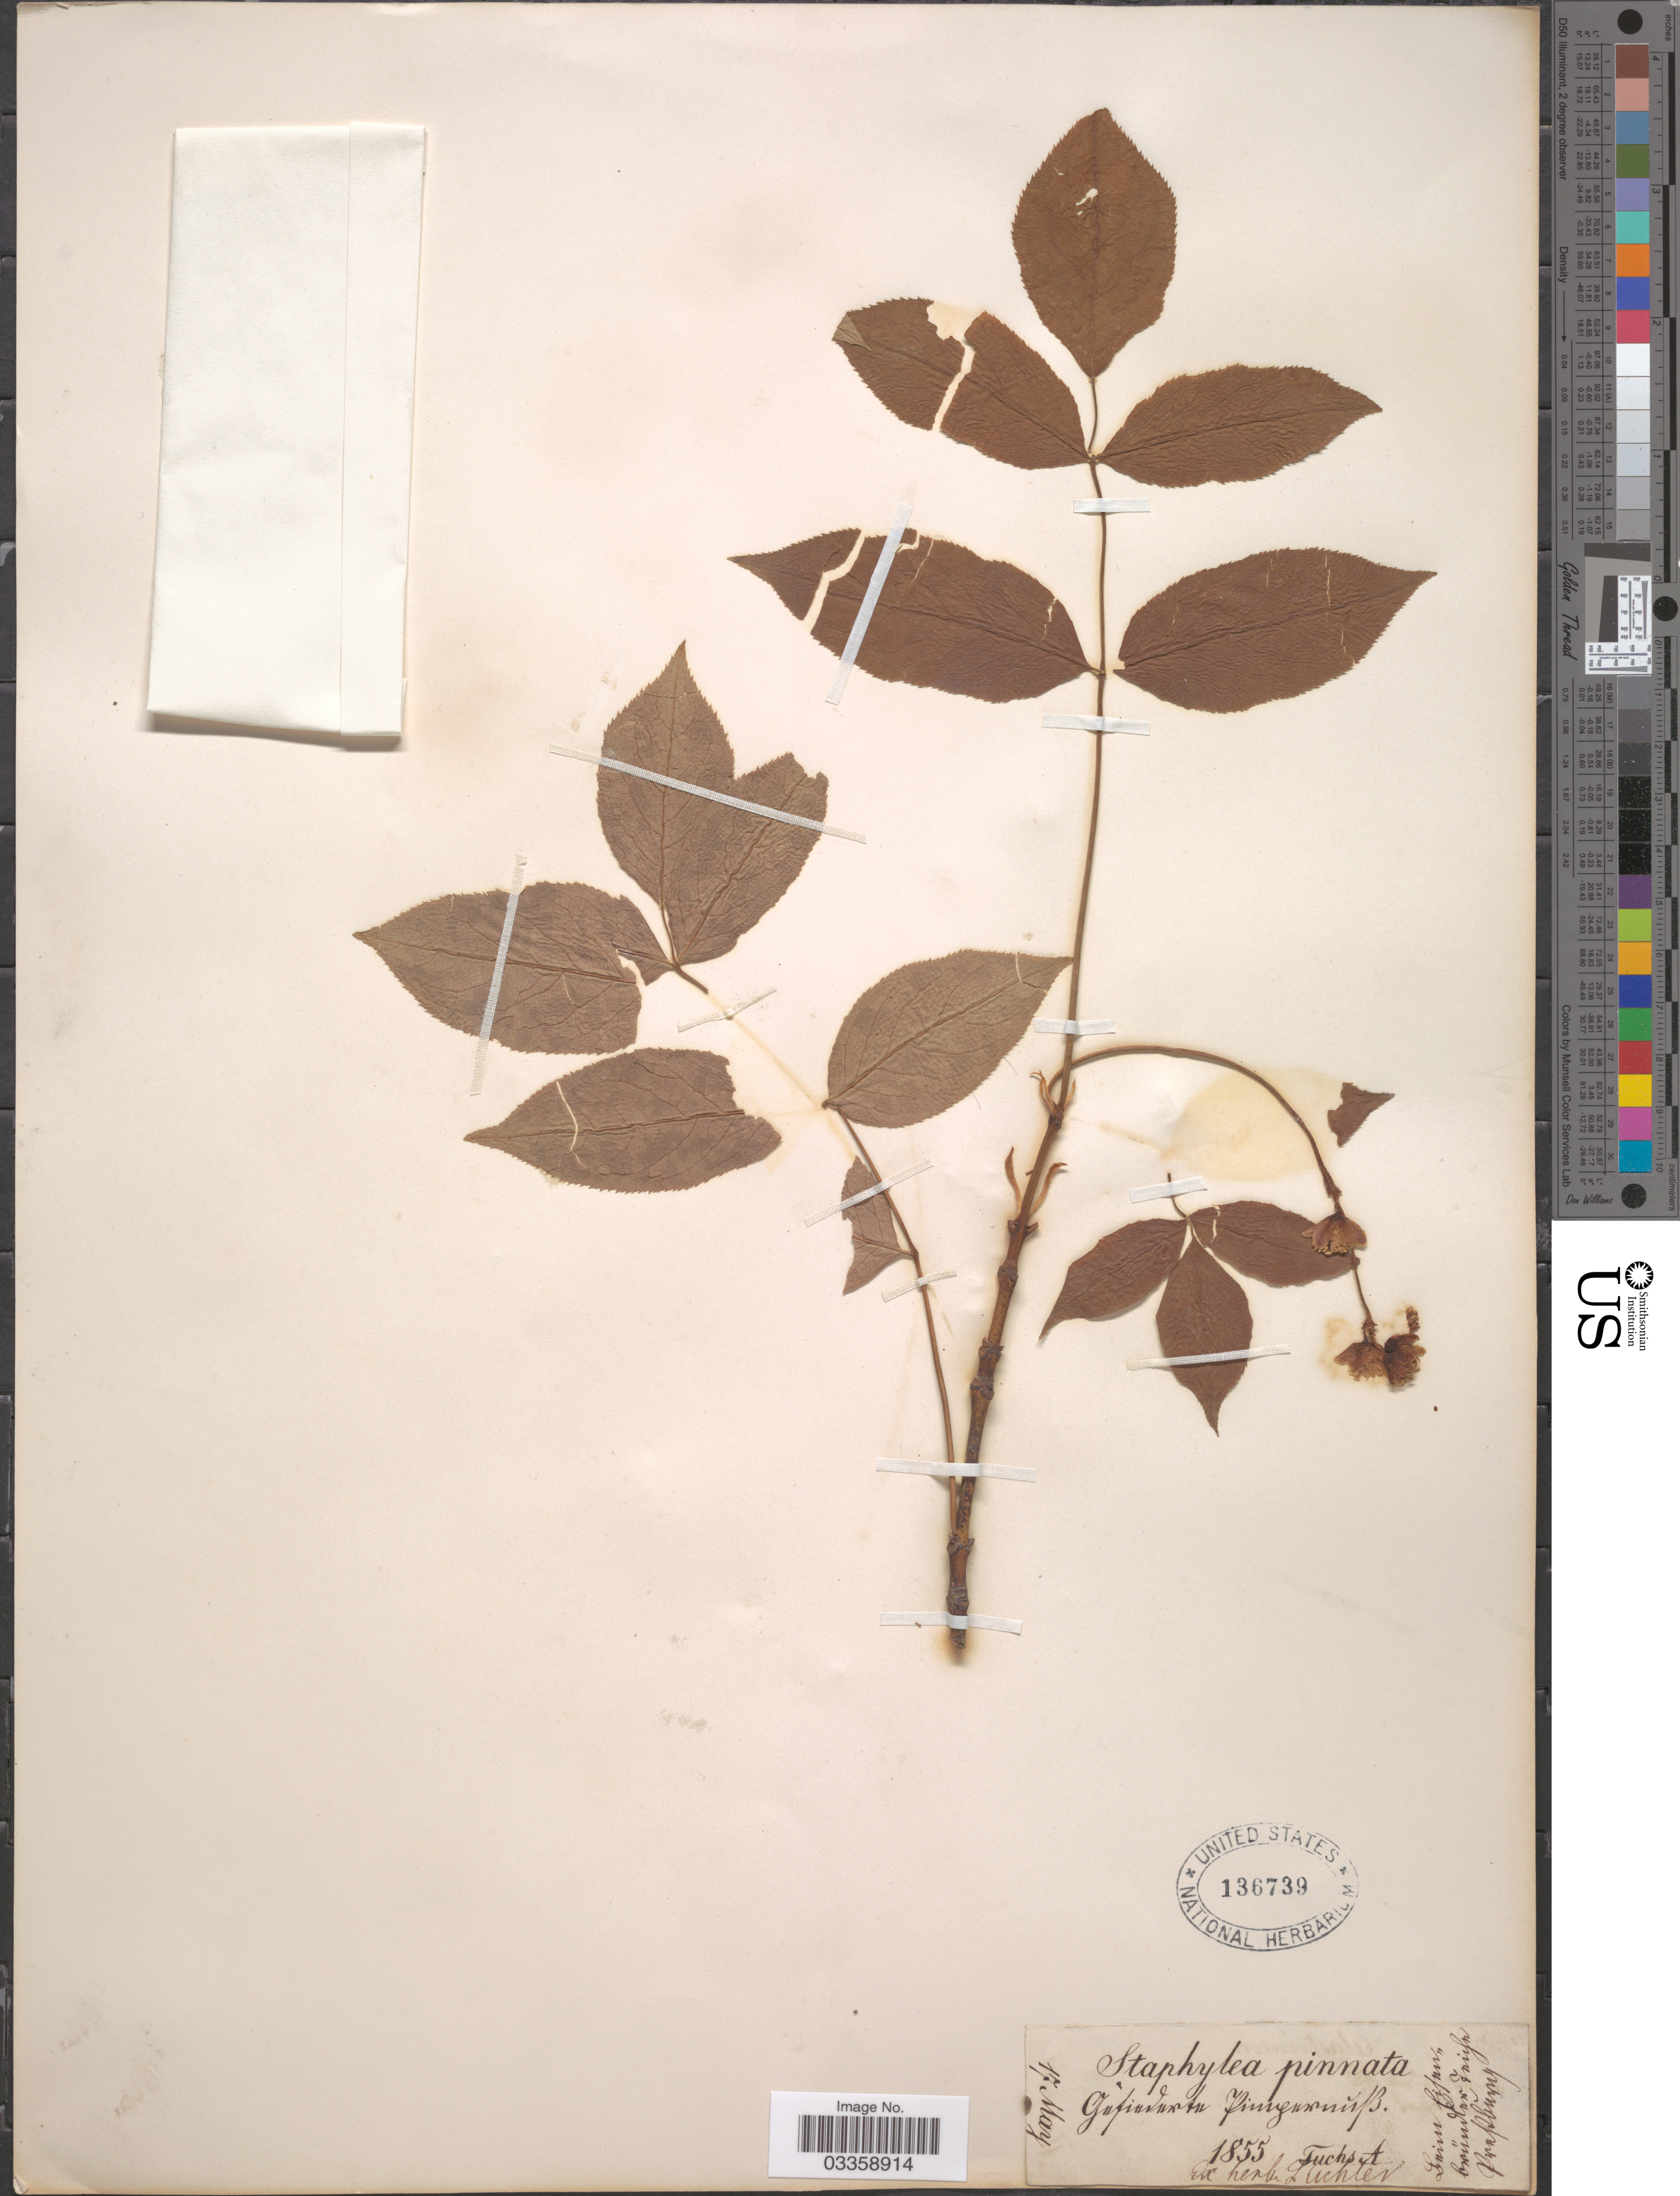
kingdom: Plantae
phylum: Tracheophyta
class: Magnoliopsida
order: Crossosomatales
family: Staphyleaceae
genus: Staphylea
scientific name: Staphylea pinnata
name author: L.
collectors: A. Fuchs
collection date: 1855-05-17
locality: [illegible text].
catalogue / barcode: US 136739